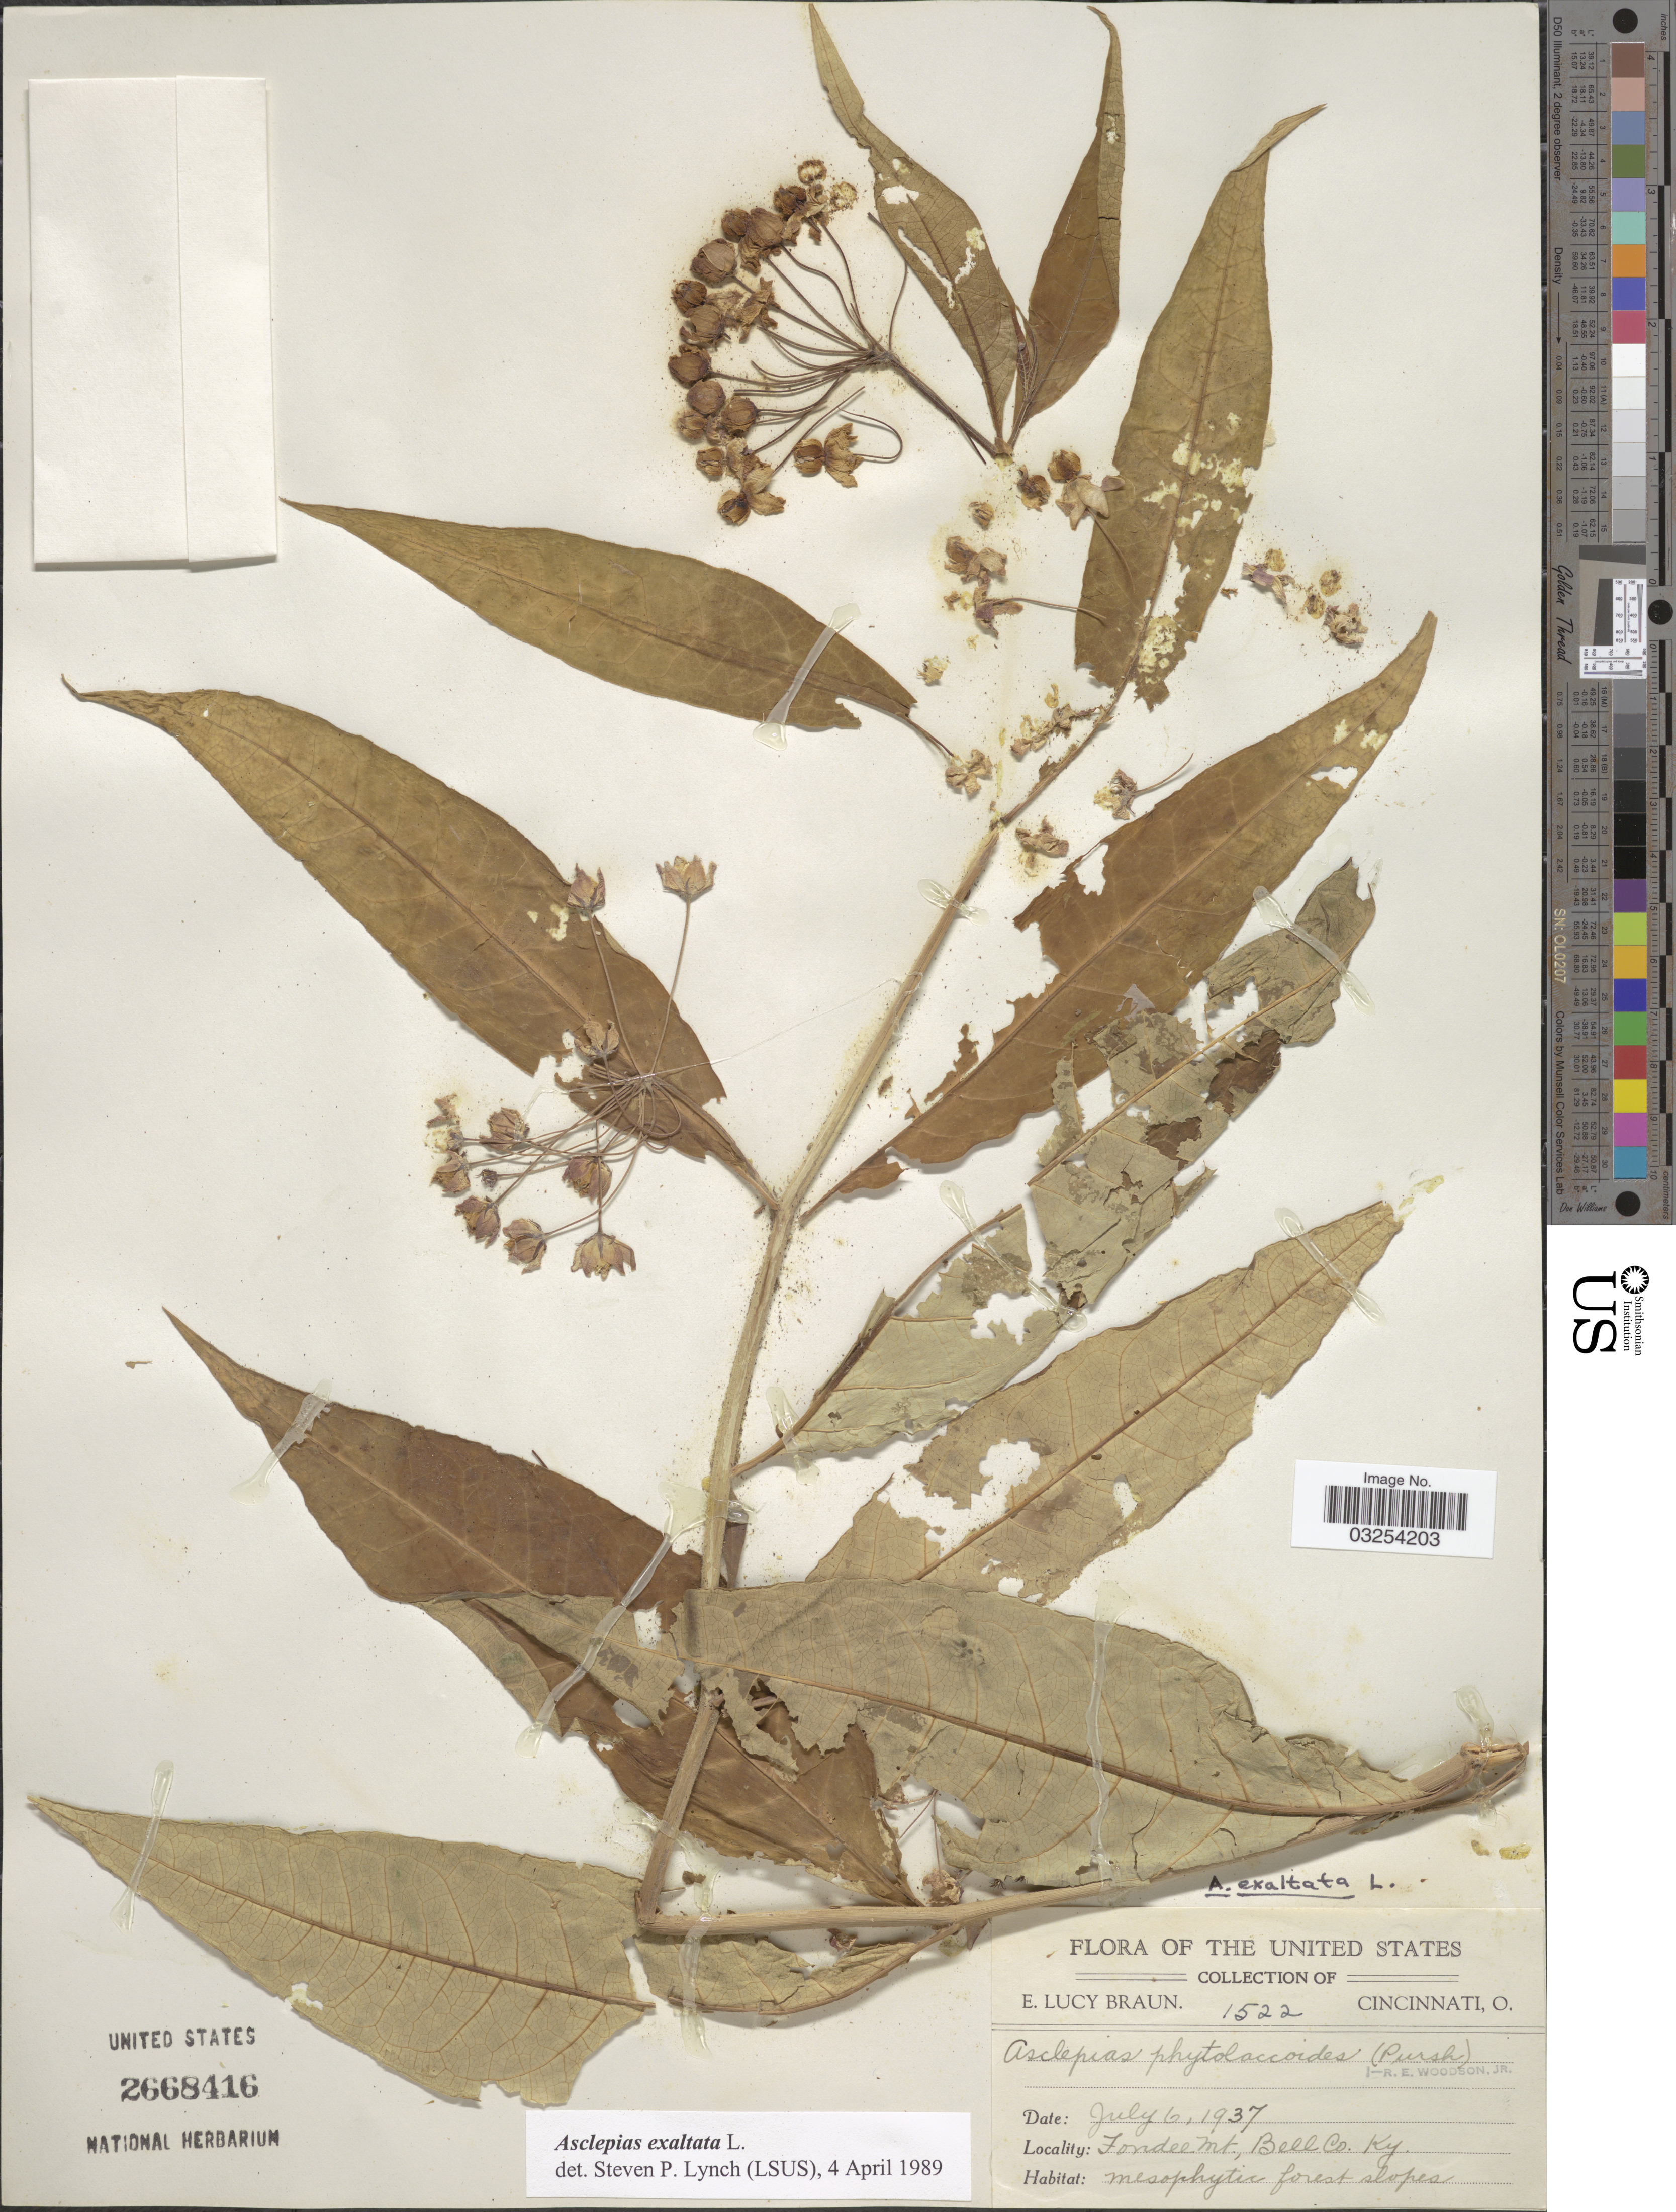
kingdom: Plantae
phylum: Tracheophyta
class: Magnoliopsida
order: Gentianales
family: Apocynaceae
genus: Asclepias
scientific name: Asclepias exaltata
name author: Muhl.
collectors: E. Braun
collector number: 1522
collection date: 1937-07-06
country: United States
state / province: Kentucky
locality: Fondee Mt., Bell Co.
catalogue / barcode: US 2668416